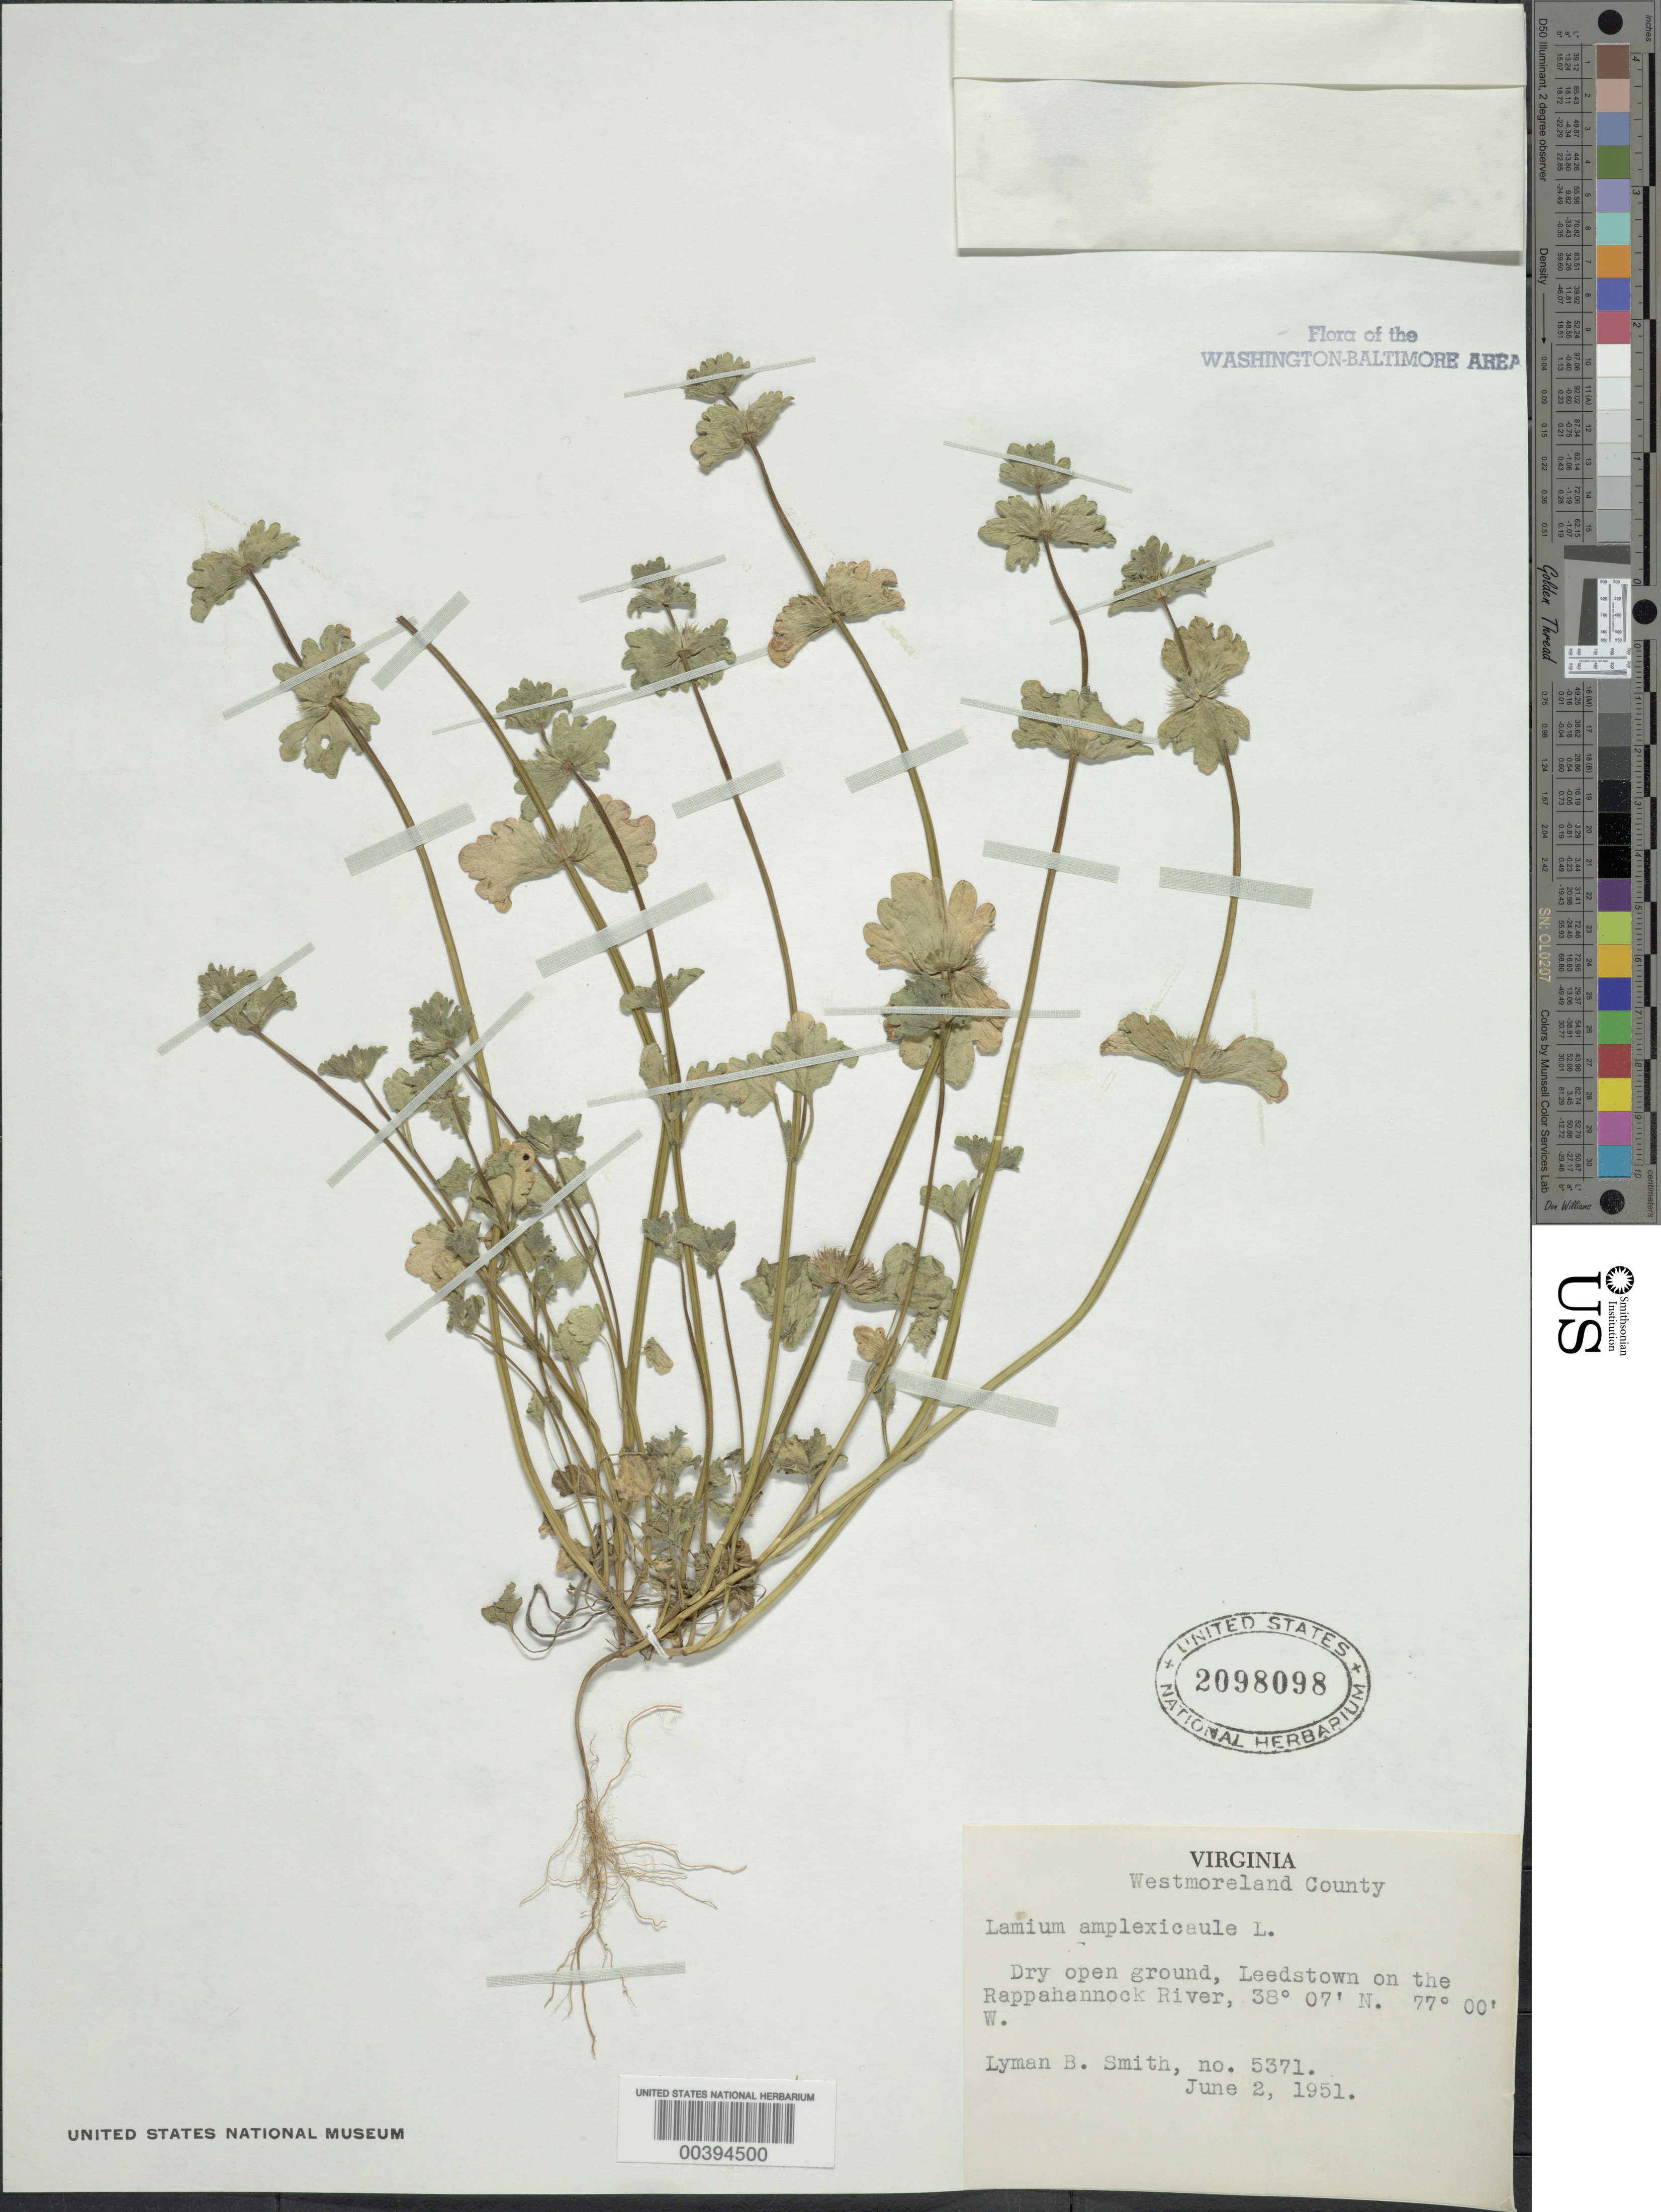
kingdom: Plantae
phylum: Tracheophyta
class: Magnoliopsida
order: Lamiales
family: Lamiaceae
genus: Lamium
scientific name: Lamium amplexicaule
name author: L.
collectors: L. Smith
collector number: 5371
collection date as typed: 02 Jun 1951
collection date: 1951-06-02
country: United States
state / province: Virginia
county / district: Westmoreland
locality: Leedstown, Rappahannock River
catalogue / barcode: US 2098098